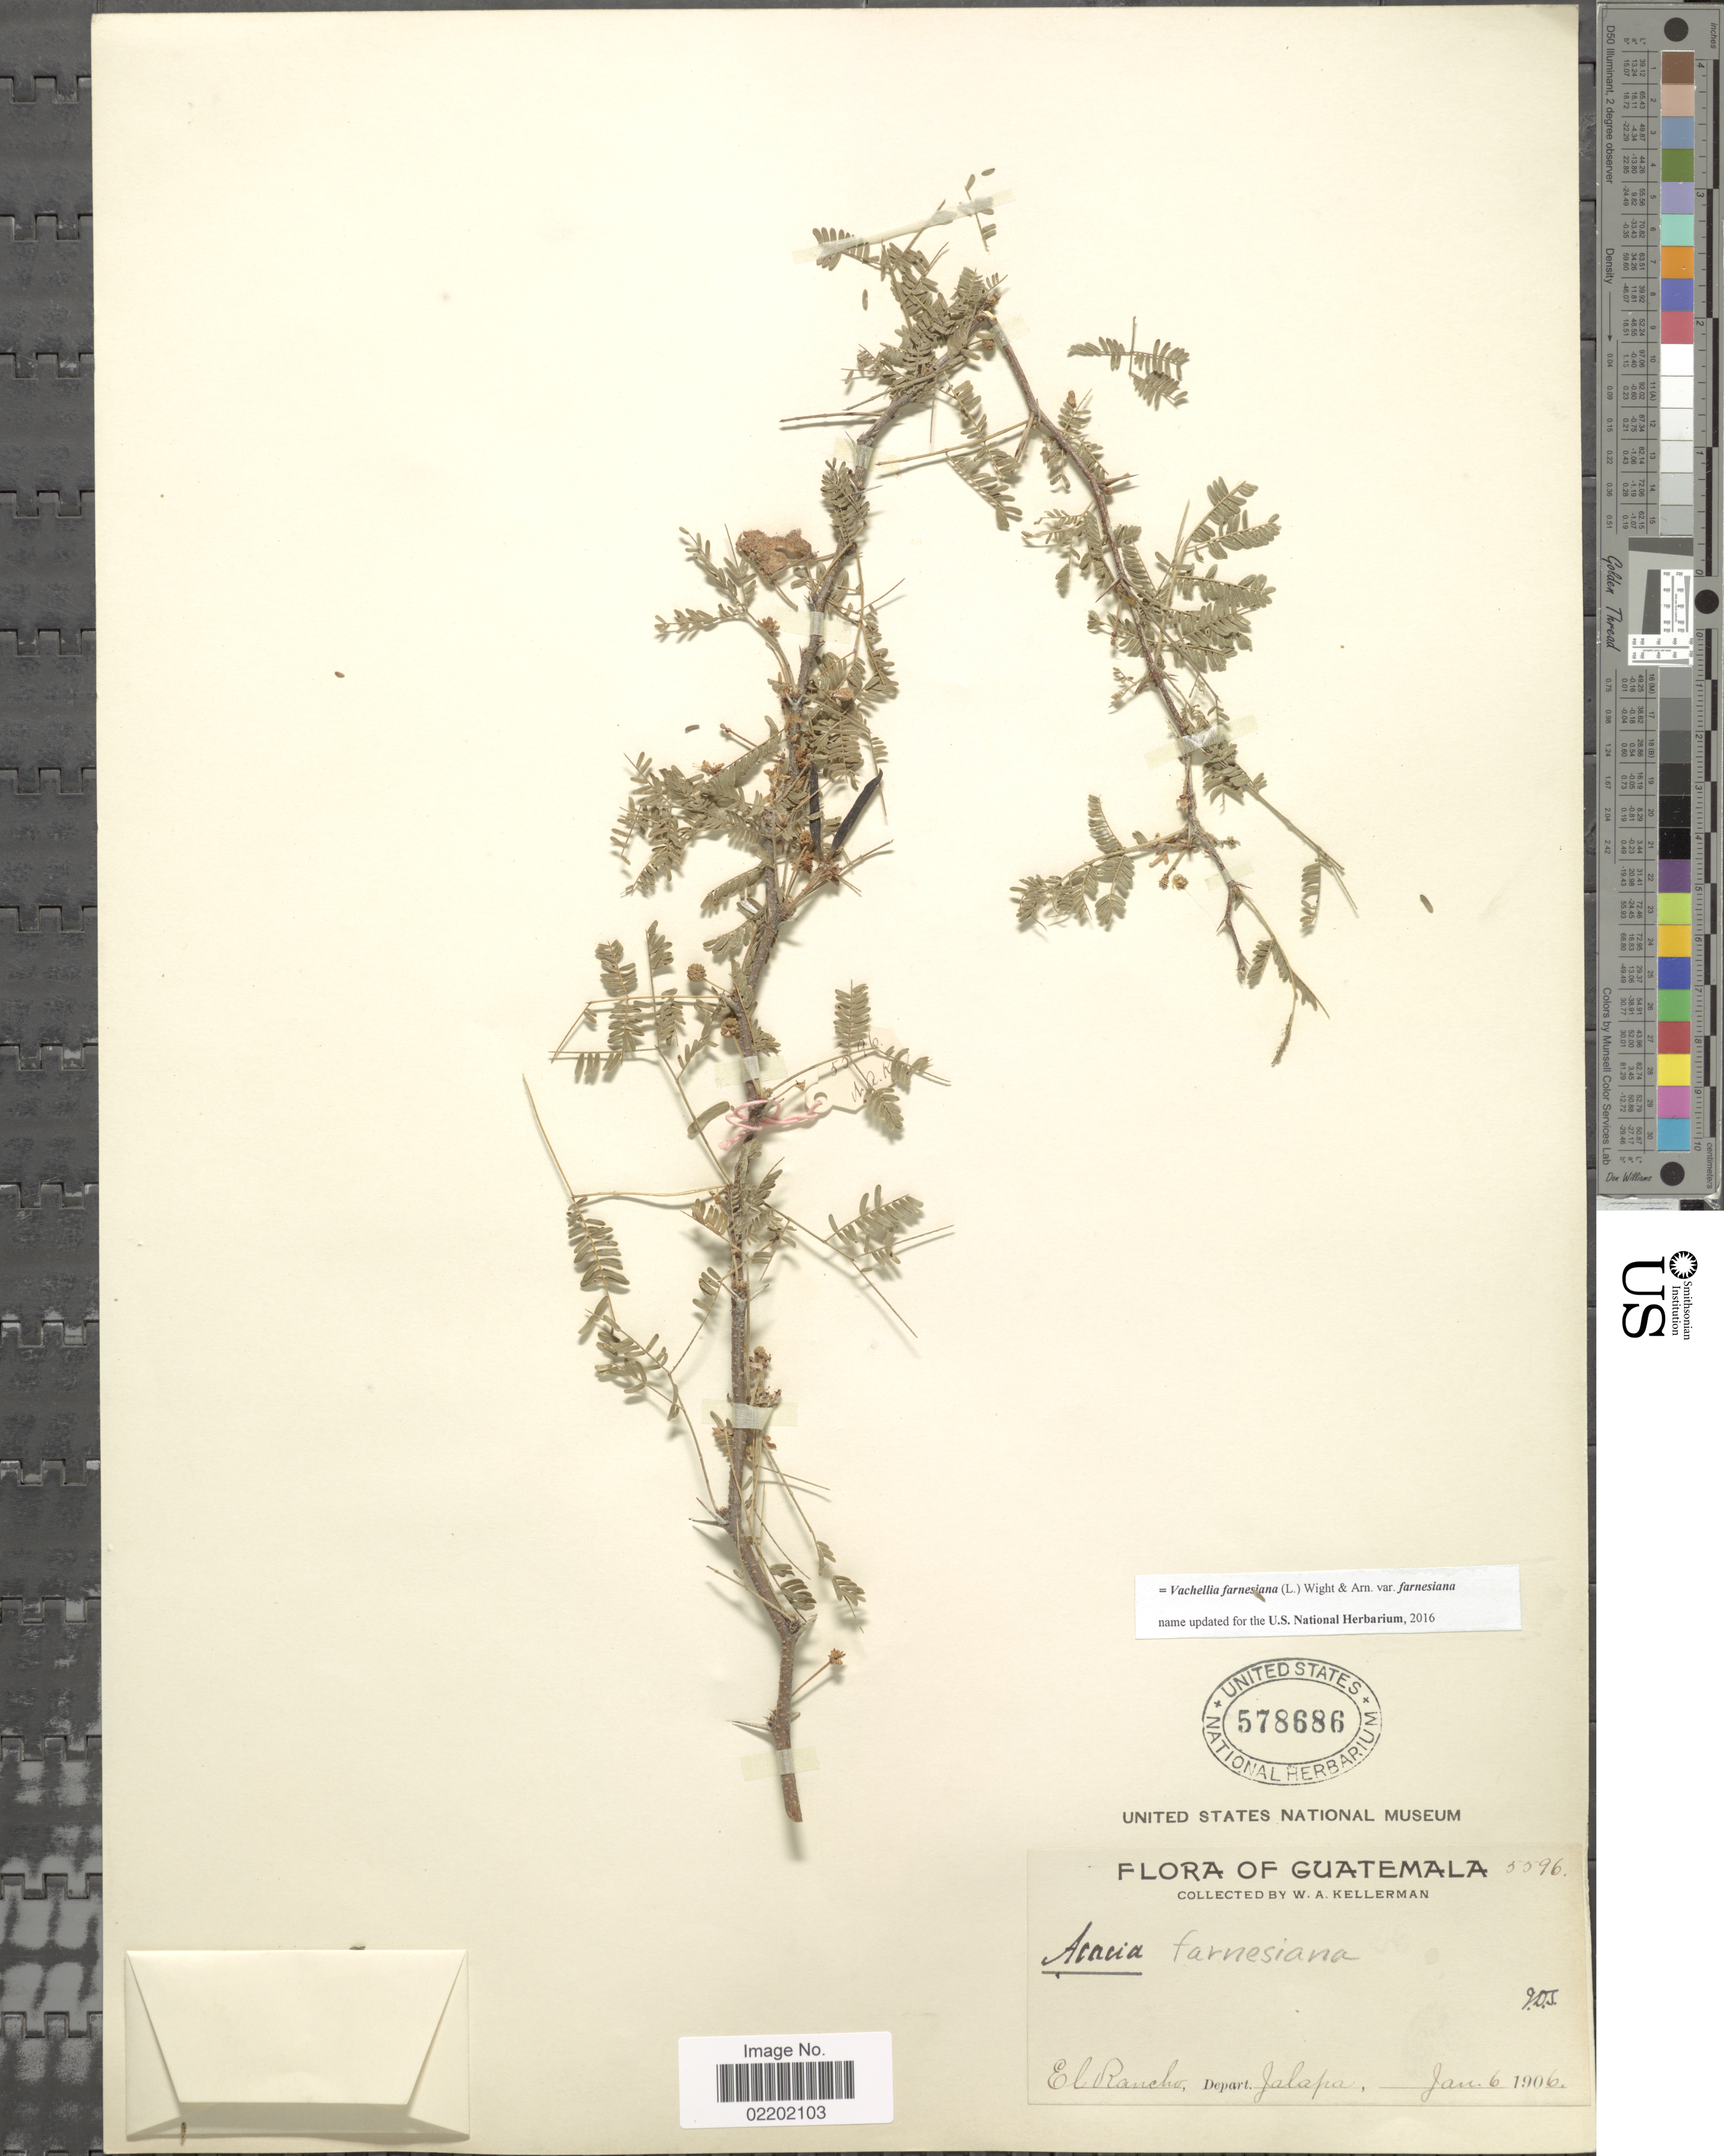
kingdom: Plantae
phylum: Tracheophyta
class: Magnoliopsida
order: Fabales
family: Fabaceae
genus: Vachellia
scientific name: Vachellia farnesiana var. farnesiana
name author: (L.) Wight & Arn.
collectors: W. Kellerman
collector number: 5596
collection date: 1906-01-06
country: Guatemala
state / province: Jalapa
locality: El Rancho, Depart. Jalapa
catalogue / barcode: US 578686